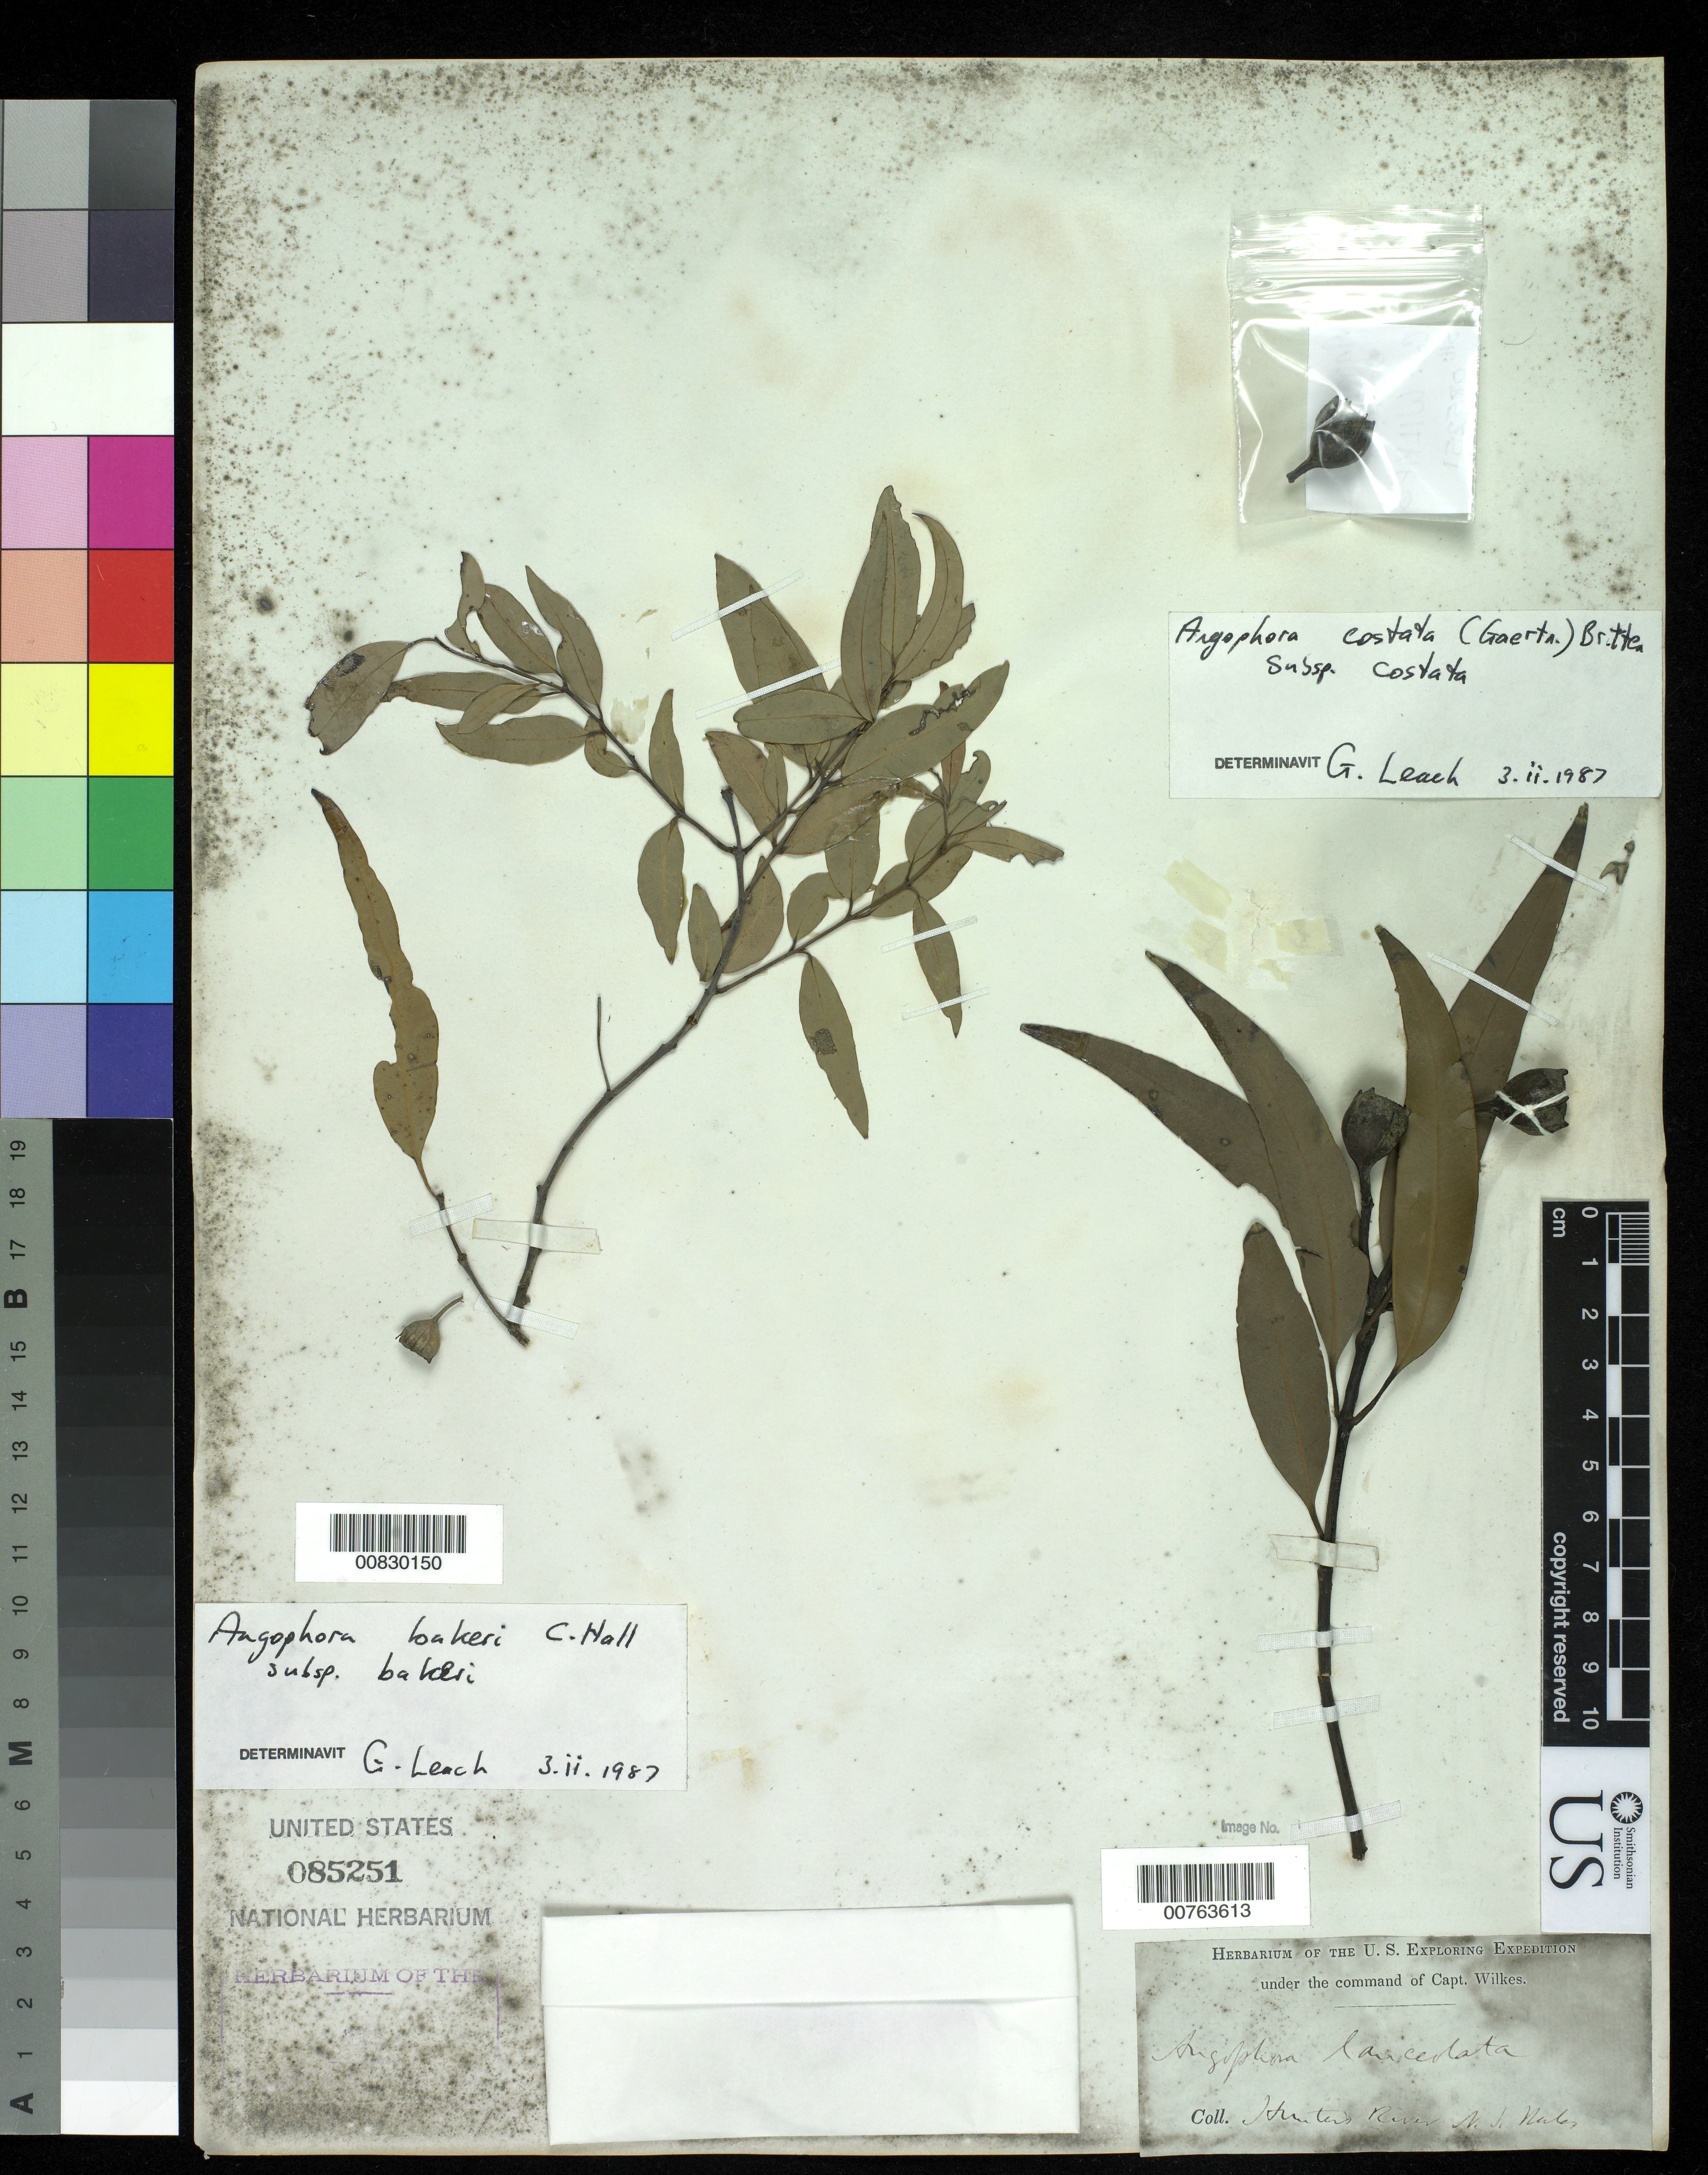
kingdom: Plantae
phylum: Tracheophyta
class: Magnoliopsida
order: Saxifragales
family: Haloragaceae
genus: Gonocarpus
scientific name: Gonocarpus tetragynus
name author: Labill.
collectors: Wilkes Explor. Exped.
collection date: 1838/1842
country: Australia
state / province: New South Wales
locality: Sydney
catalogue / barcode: US 85203